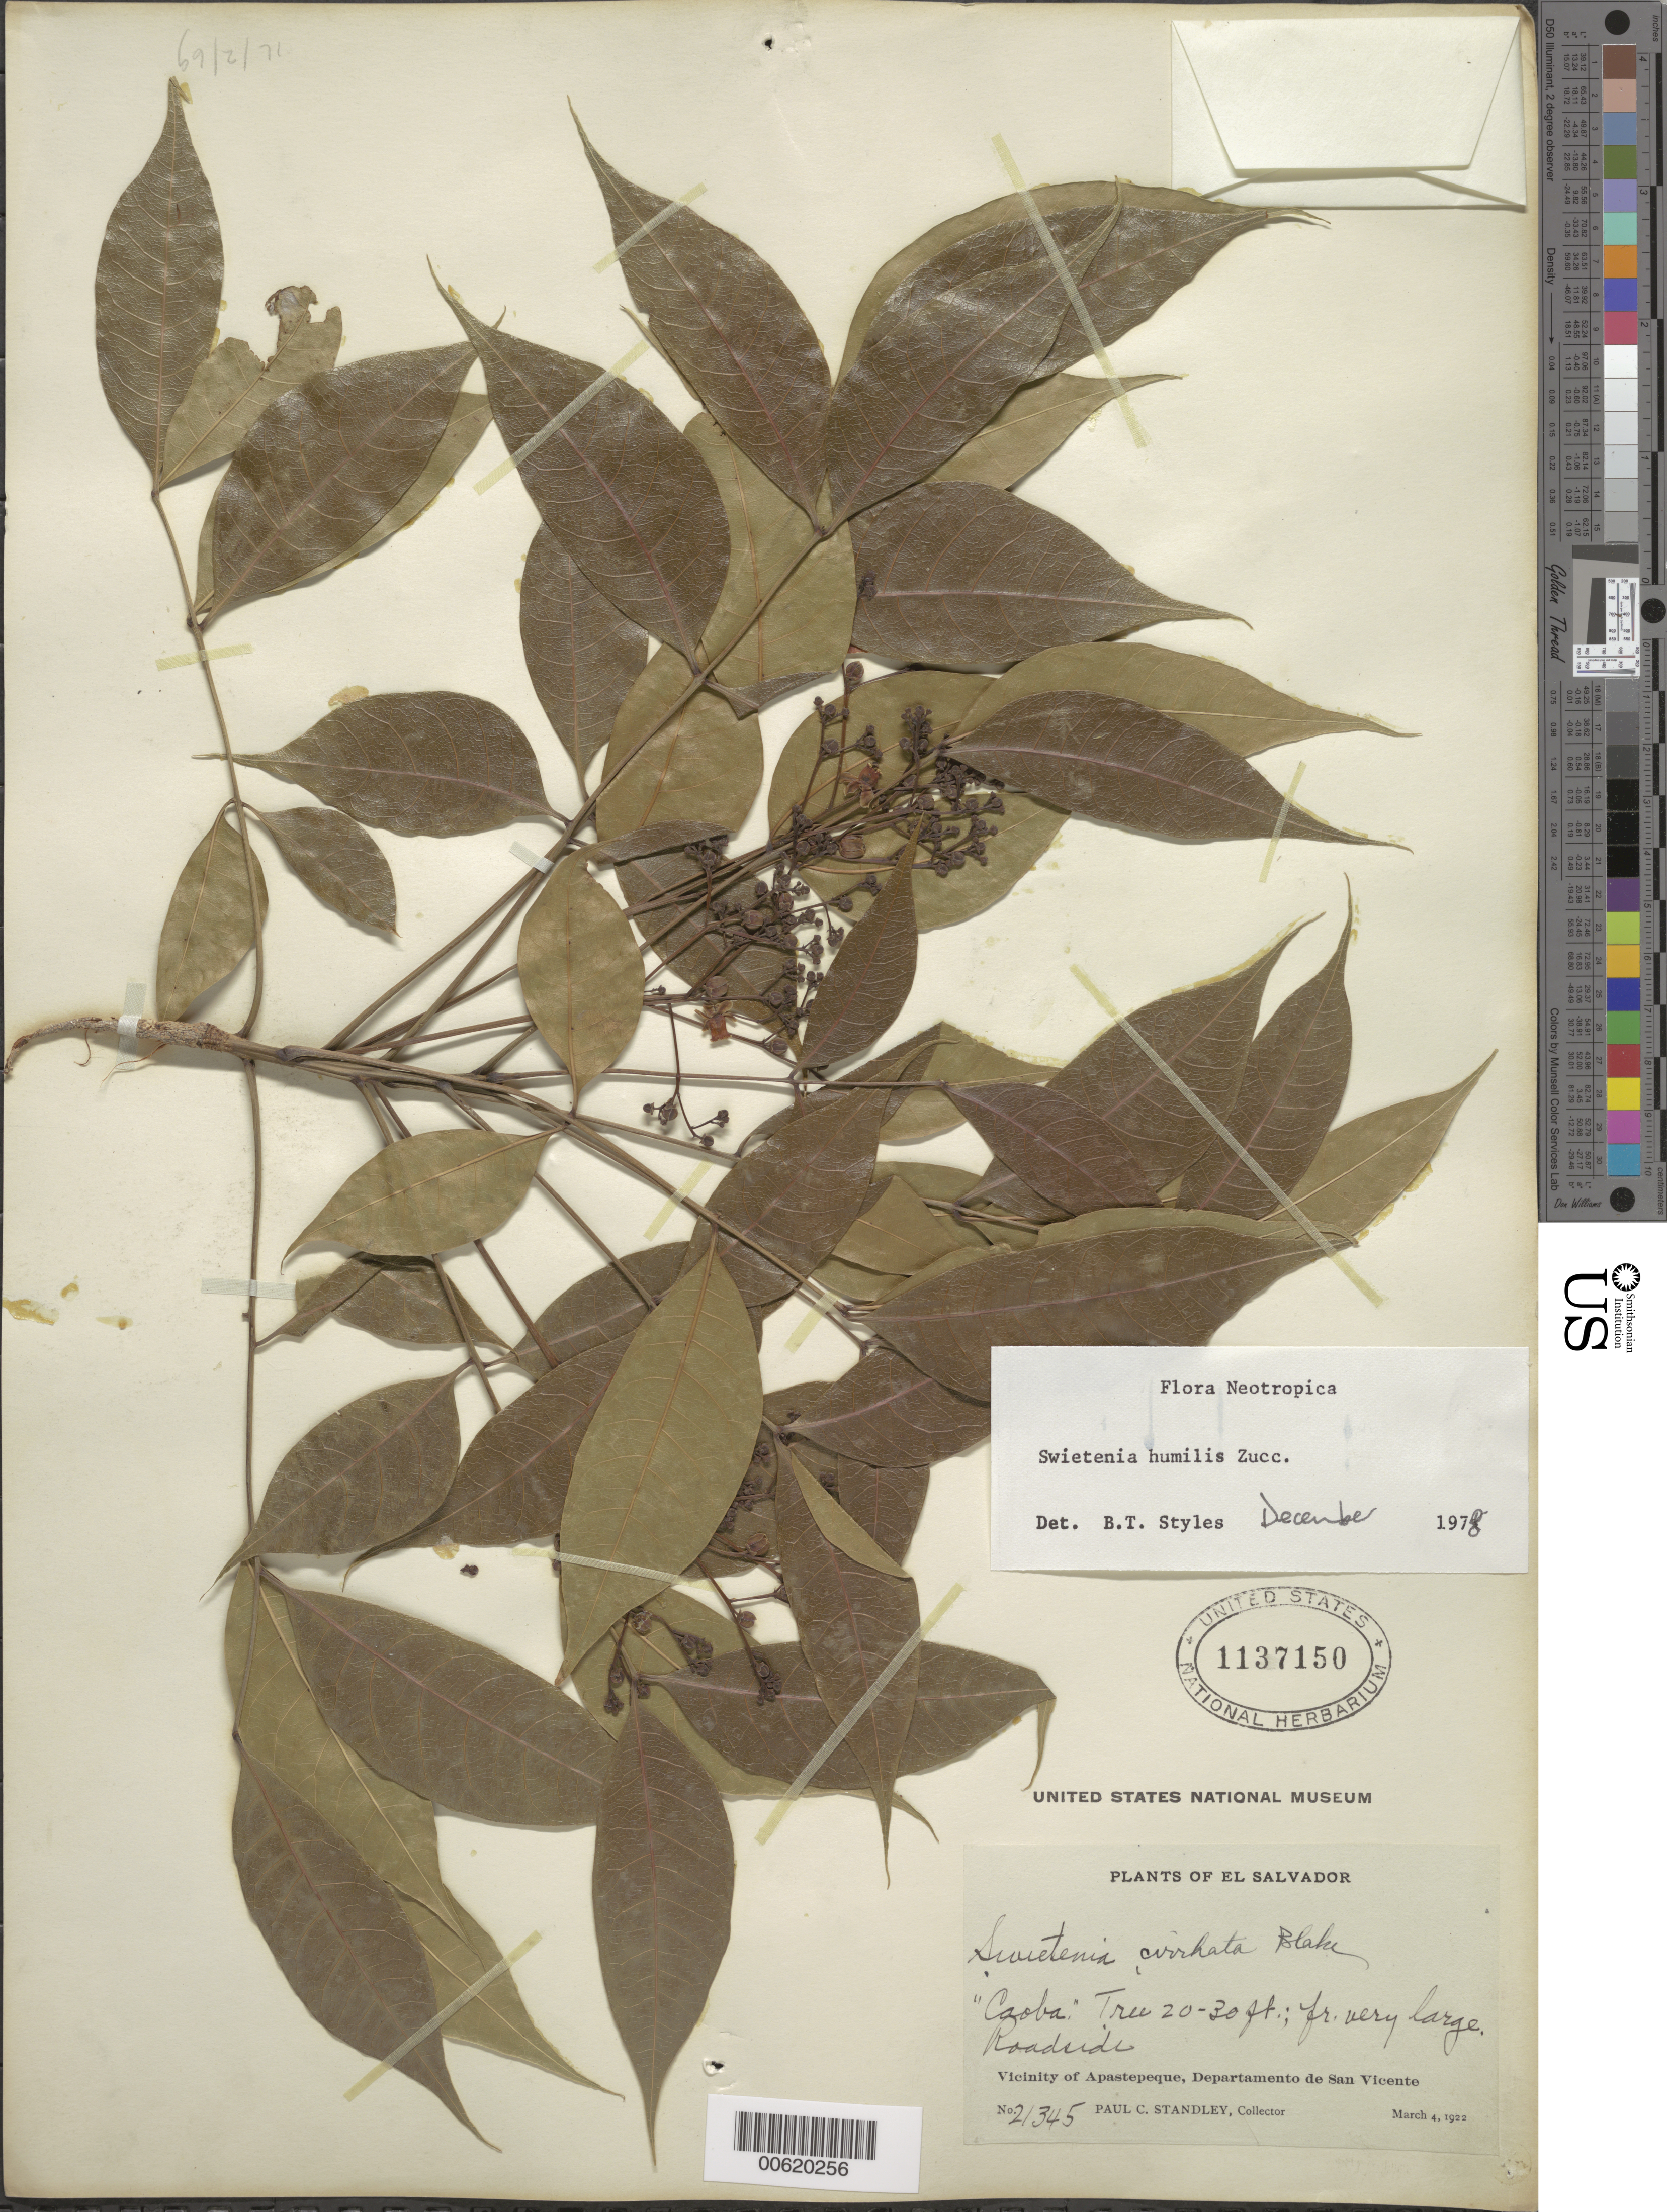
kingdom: Plantae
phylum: Tracheophyta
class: Magnoliopsida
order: Sapindales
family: Meliaceae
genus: Swietenia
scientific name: Swietenia humilis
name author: Zucc.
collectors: P. C. Standley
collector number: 21345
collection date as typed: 04 Mar 1922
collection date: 1922-03-04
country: El Salvador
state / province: San Vincente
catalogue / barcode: US 1137150